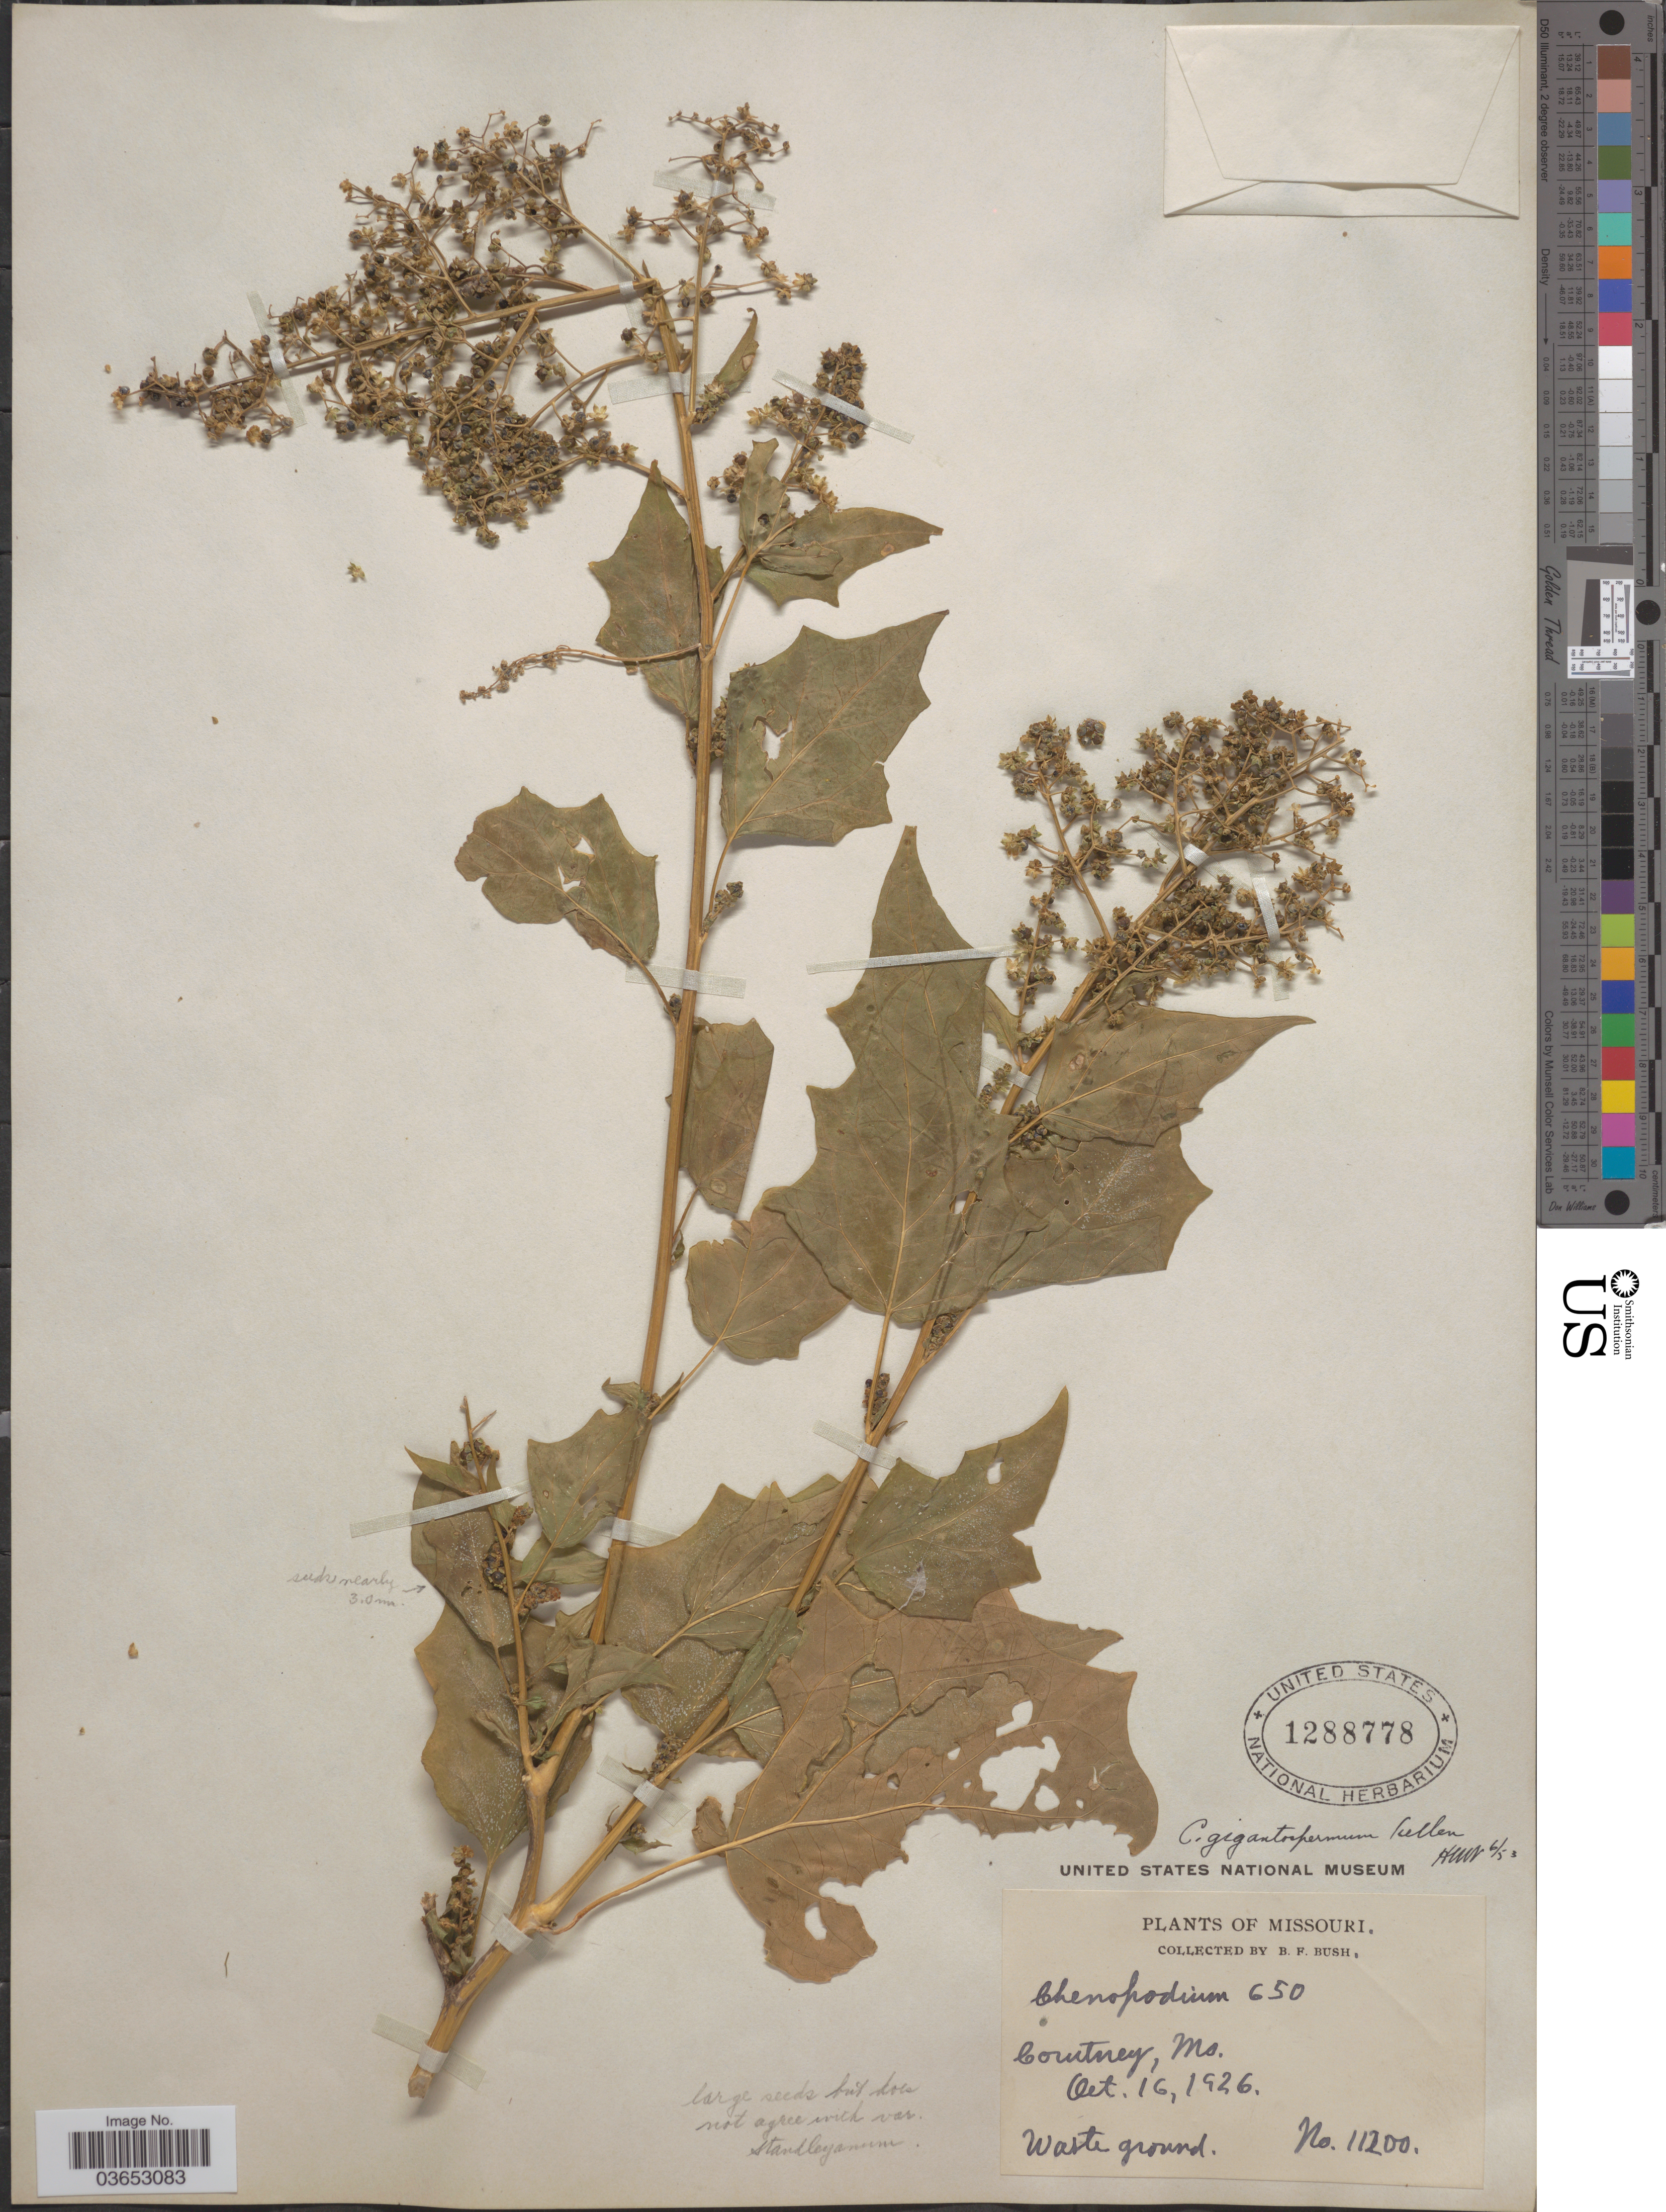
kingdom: Plantae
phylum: Tracheophyta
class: Magnoliopsida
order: Caryophyllales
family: Amaranthaceae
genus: Chenopodium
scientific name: Chenopodium gigantospermum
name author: Aellen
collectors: B. F. Bush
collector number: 11200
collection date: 1926-10-16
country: United States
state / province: Missouri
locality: Courtney.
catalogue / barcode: US 1288778